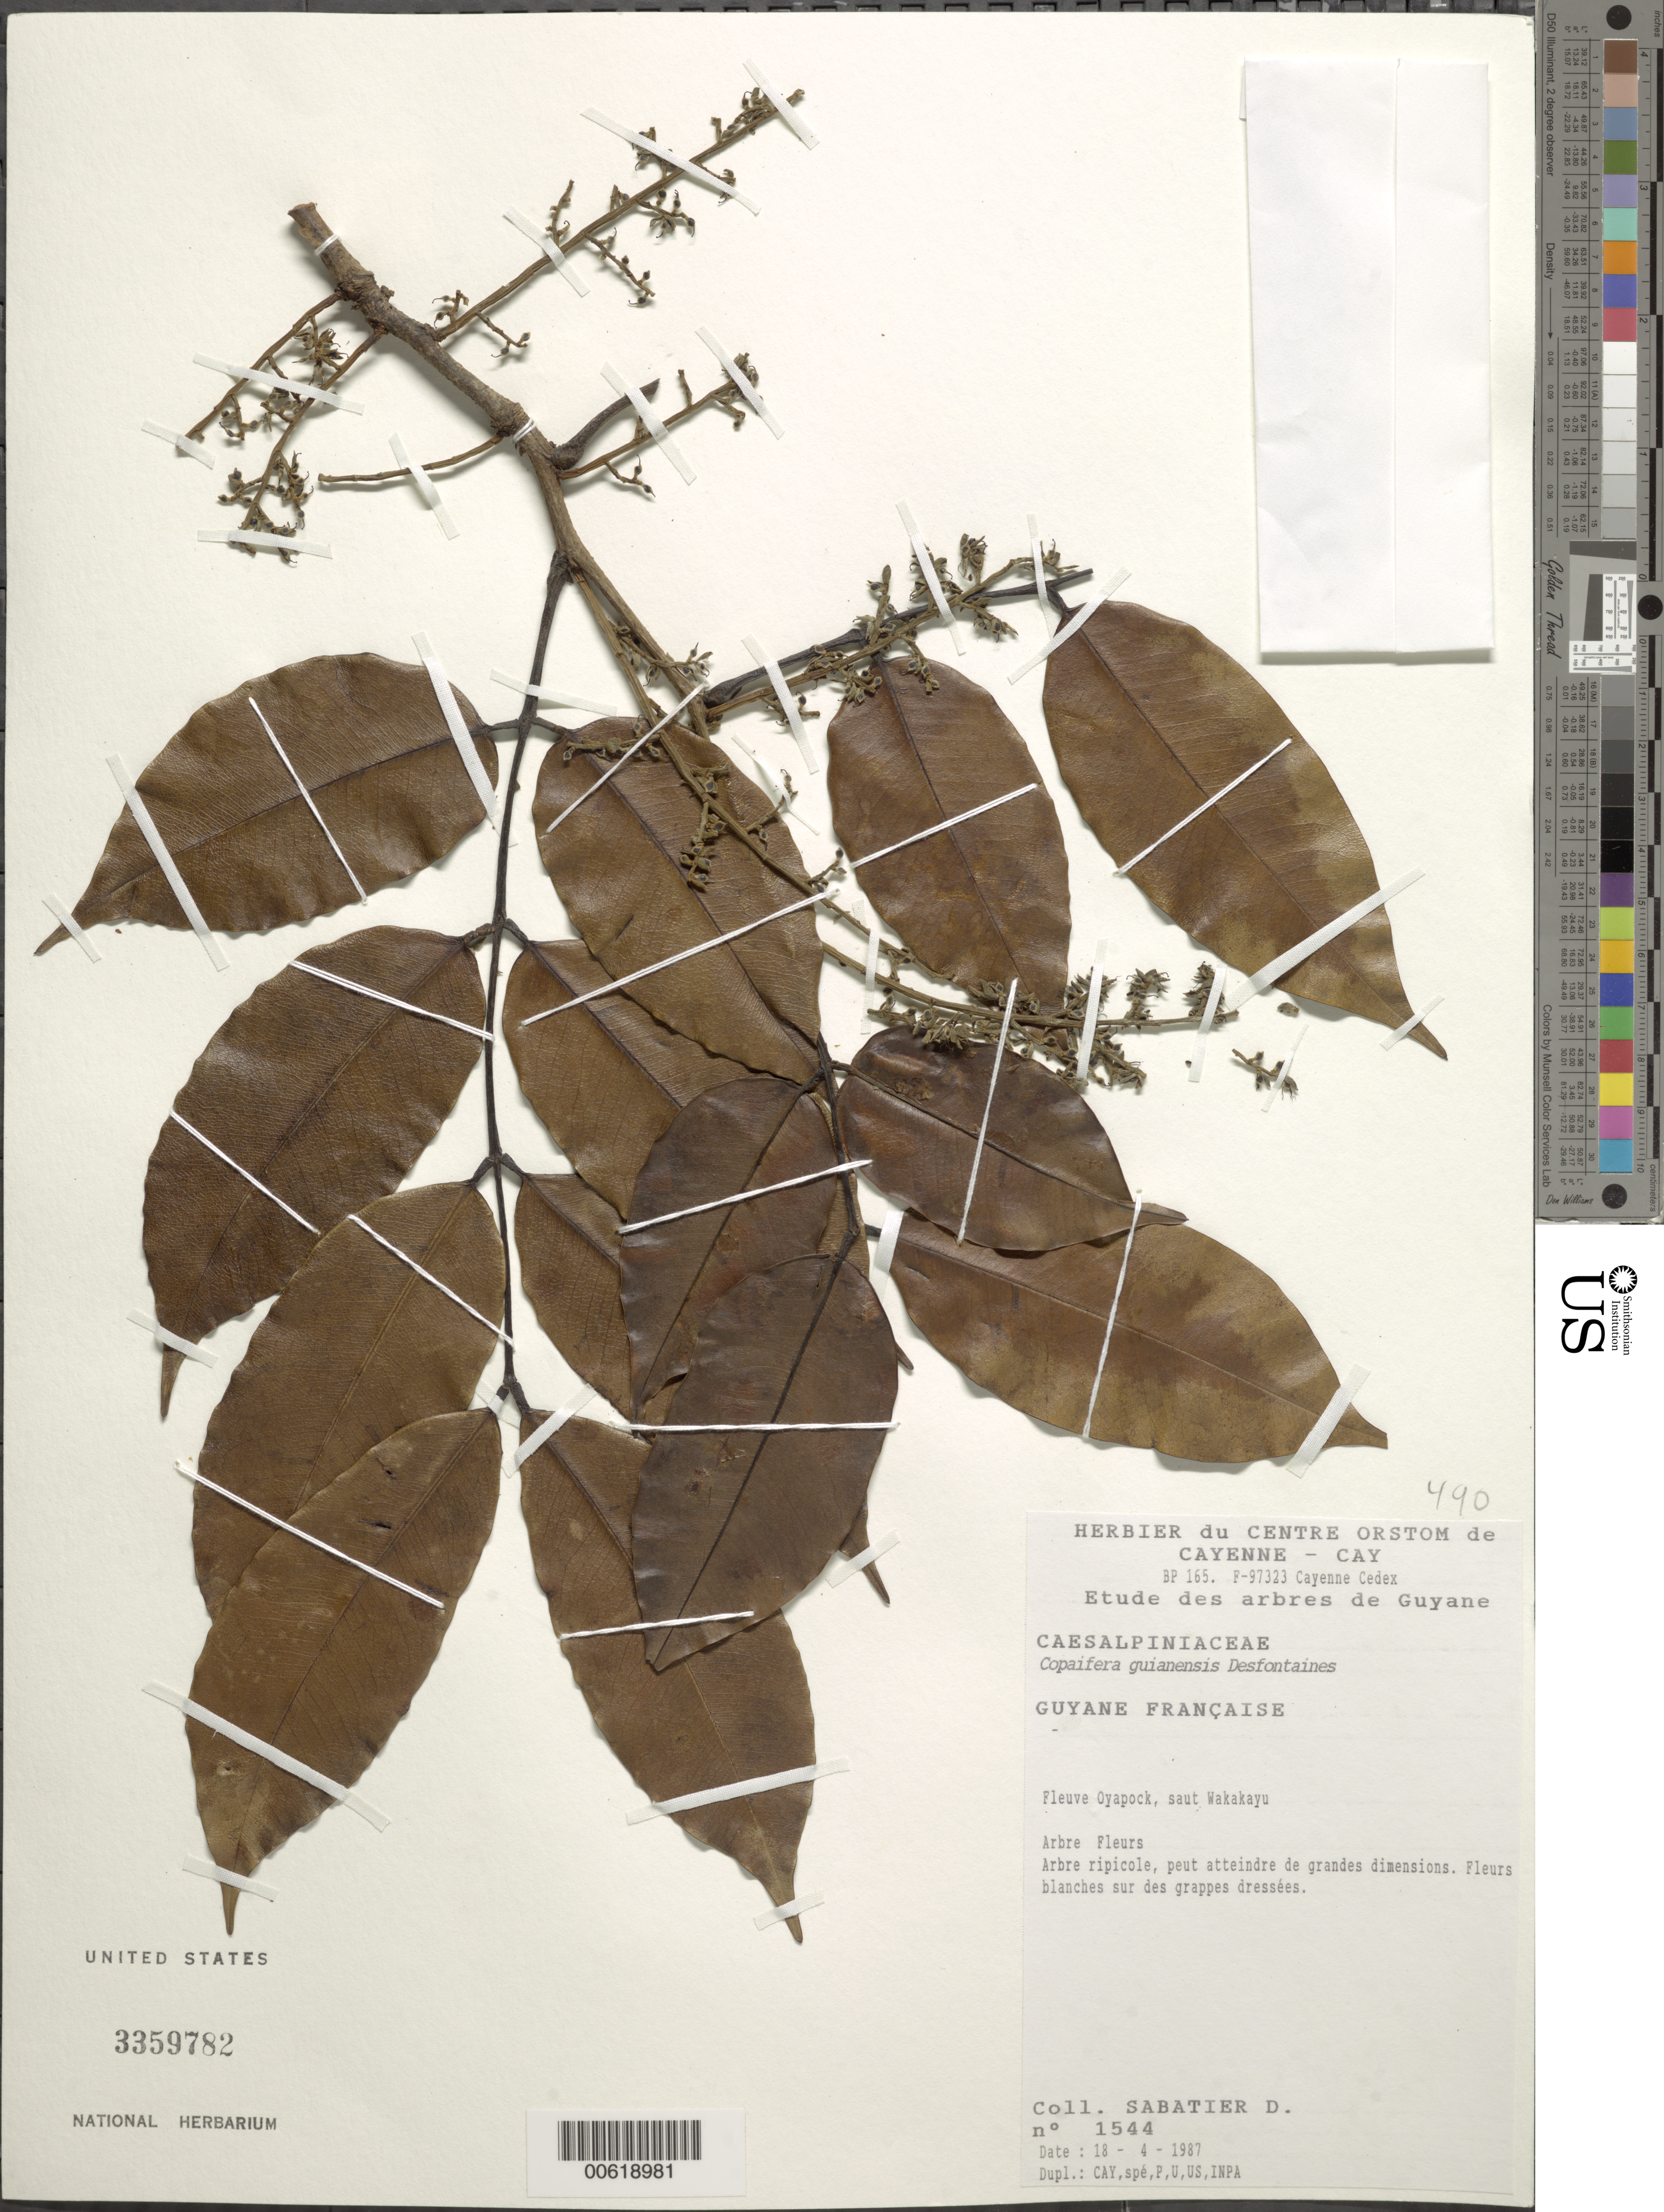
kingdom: Plantae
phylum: Tracheophyta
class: Magnoliopsida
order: Fabales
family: Fabaceae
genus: Copaifera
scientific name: Copaifera guyanensis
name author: Desf.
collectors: D. Sabatier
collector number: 1544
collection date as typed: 18-Apr-87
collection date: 1987-04-18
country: French Guiana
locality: Fleuve Oyapock, saut Wakakayu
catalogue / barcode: US 3359782